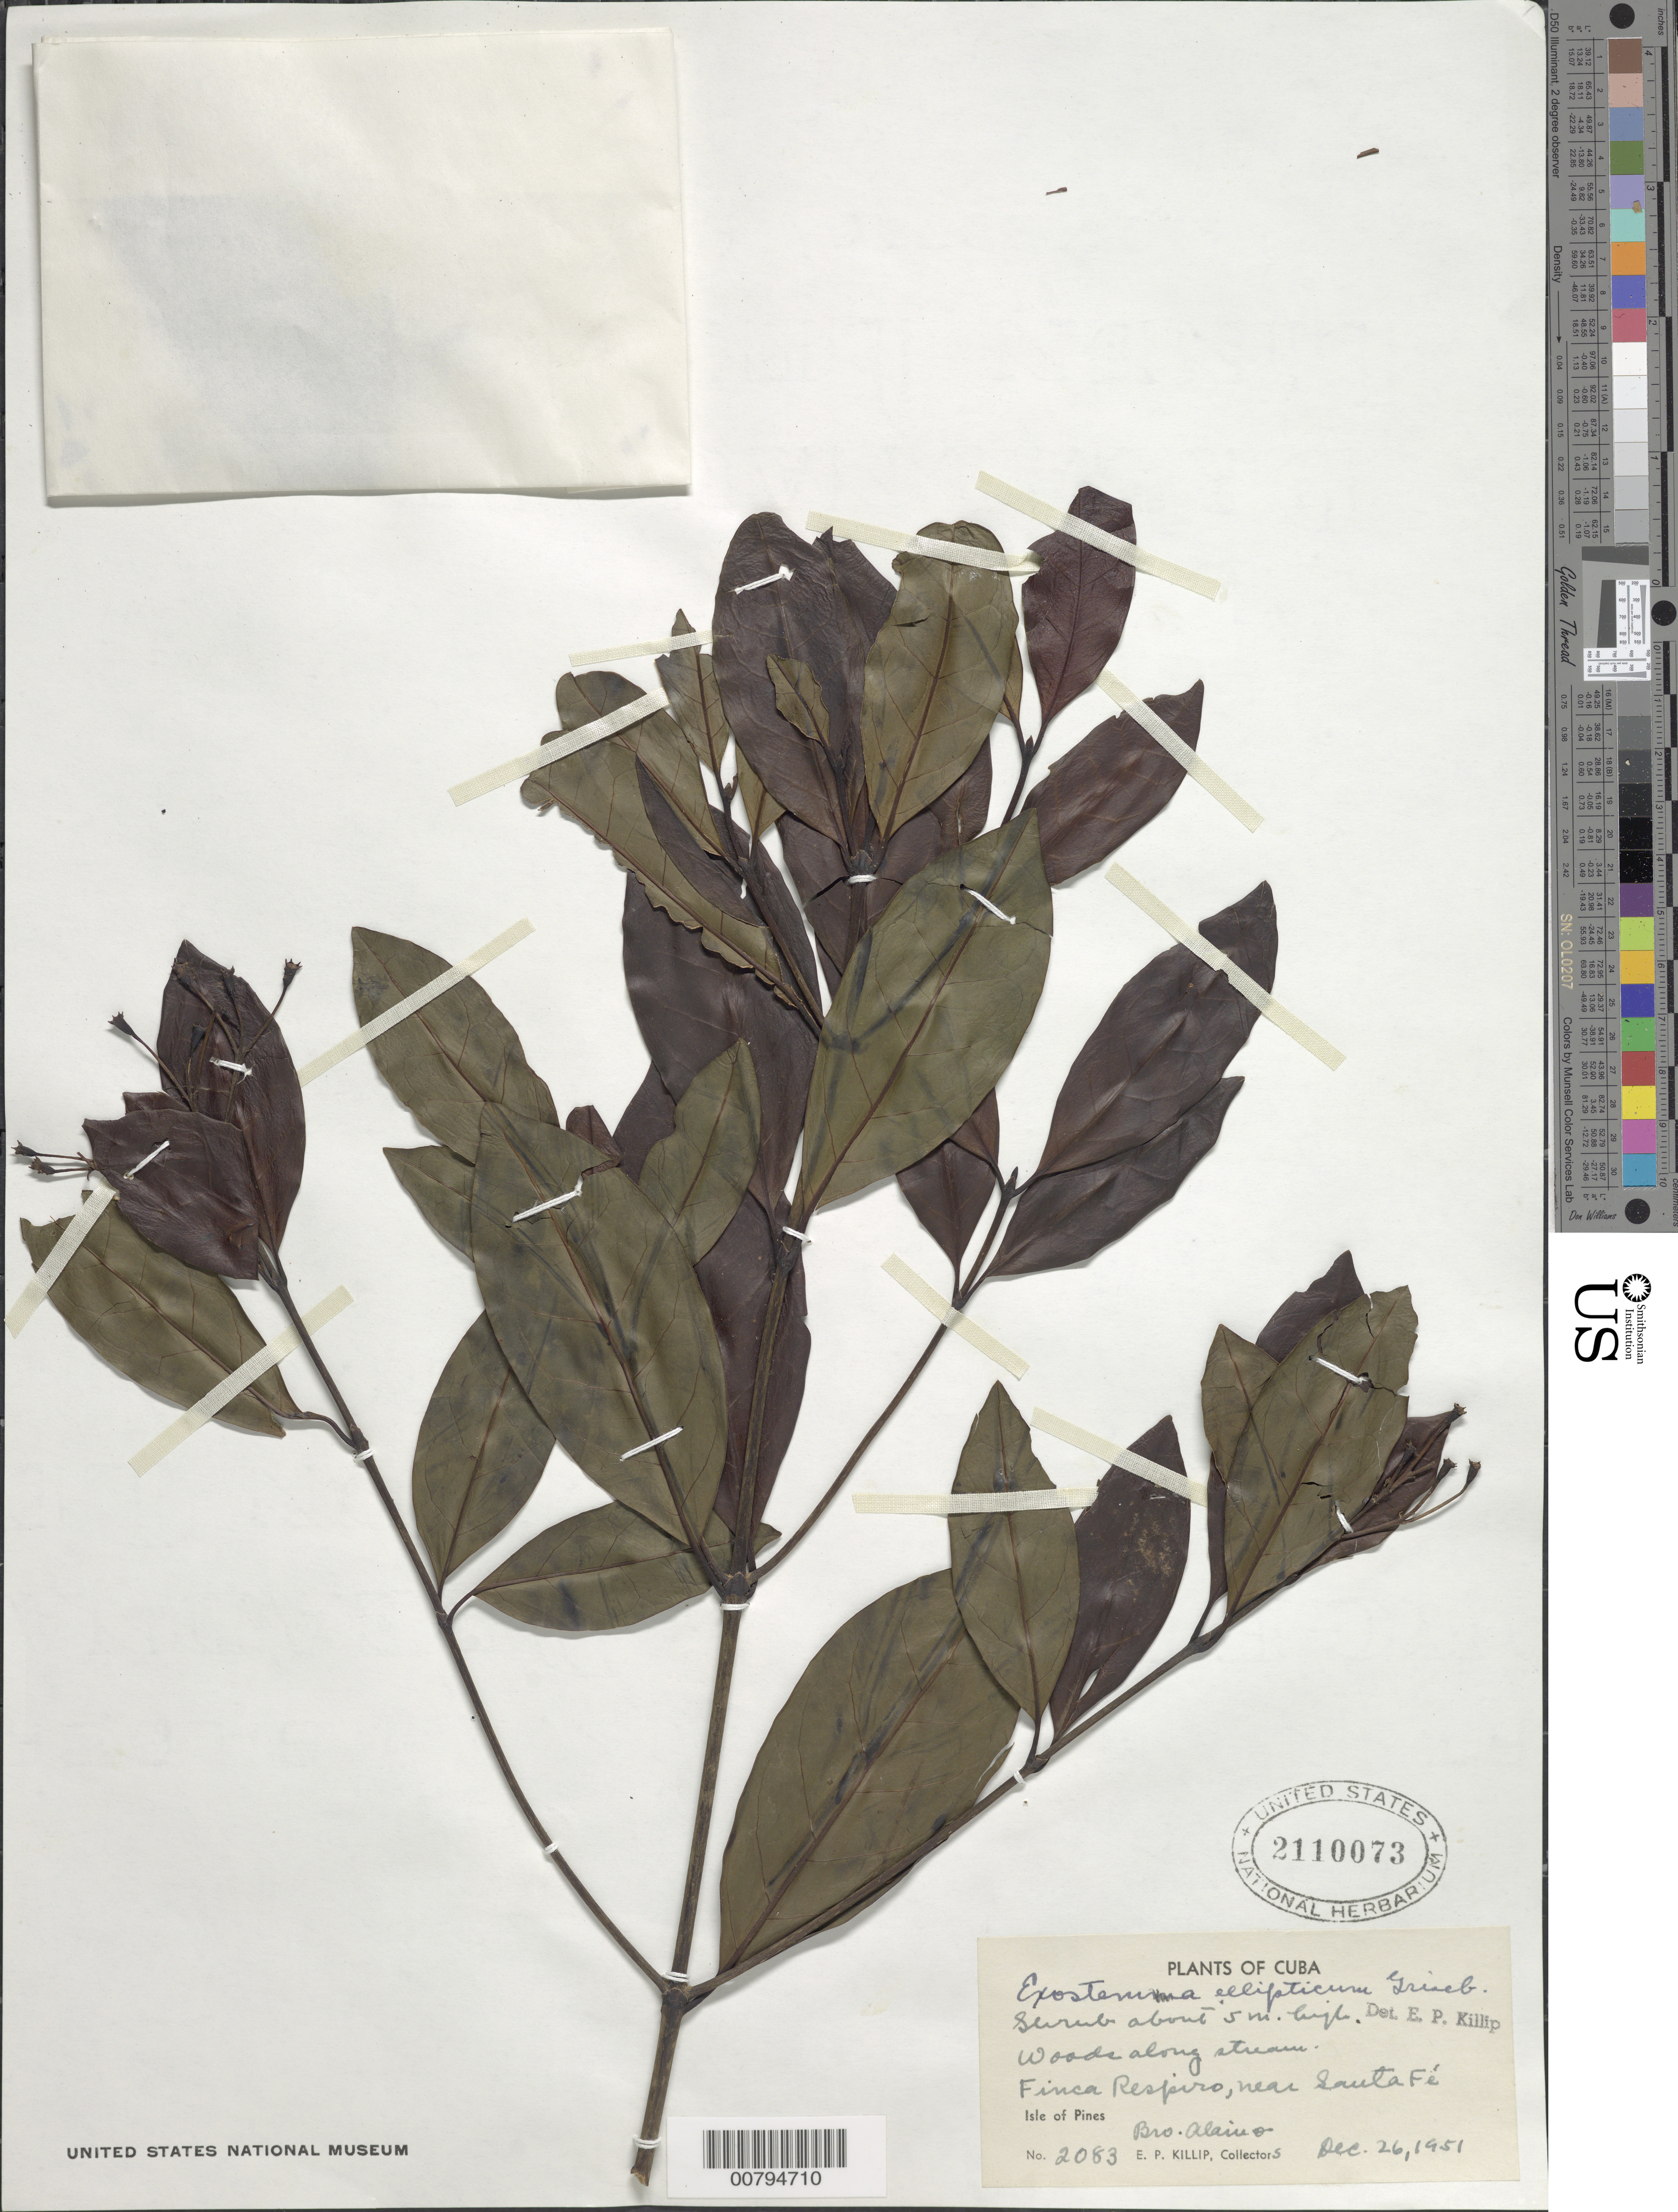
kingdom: Plantae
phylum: Tracheophyta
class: Magnoliopsida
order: Gentianales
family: Rubiaceae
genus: Exostema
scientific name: Exostema ellipticum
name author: Griseb.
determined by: Killip, Ellsworth P.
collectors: E. P. Killip & A. H. Liogier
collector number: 2083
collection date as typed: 26 Dec 1951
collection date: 1951-12-26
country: Cuba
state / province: Isla de La Juventud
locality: Finca Respiro, near Santa Fé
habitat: Woods along stream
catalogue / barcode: US 2110073